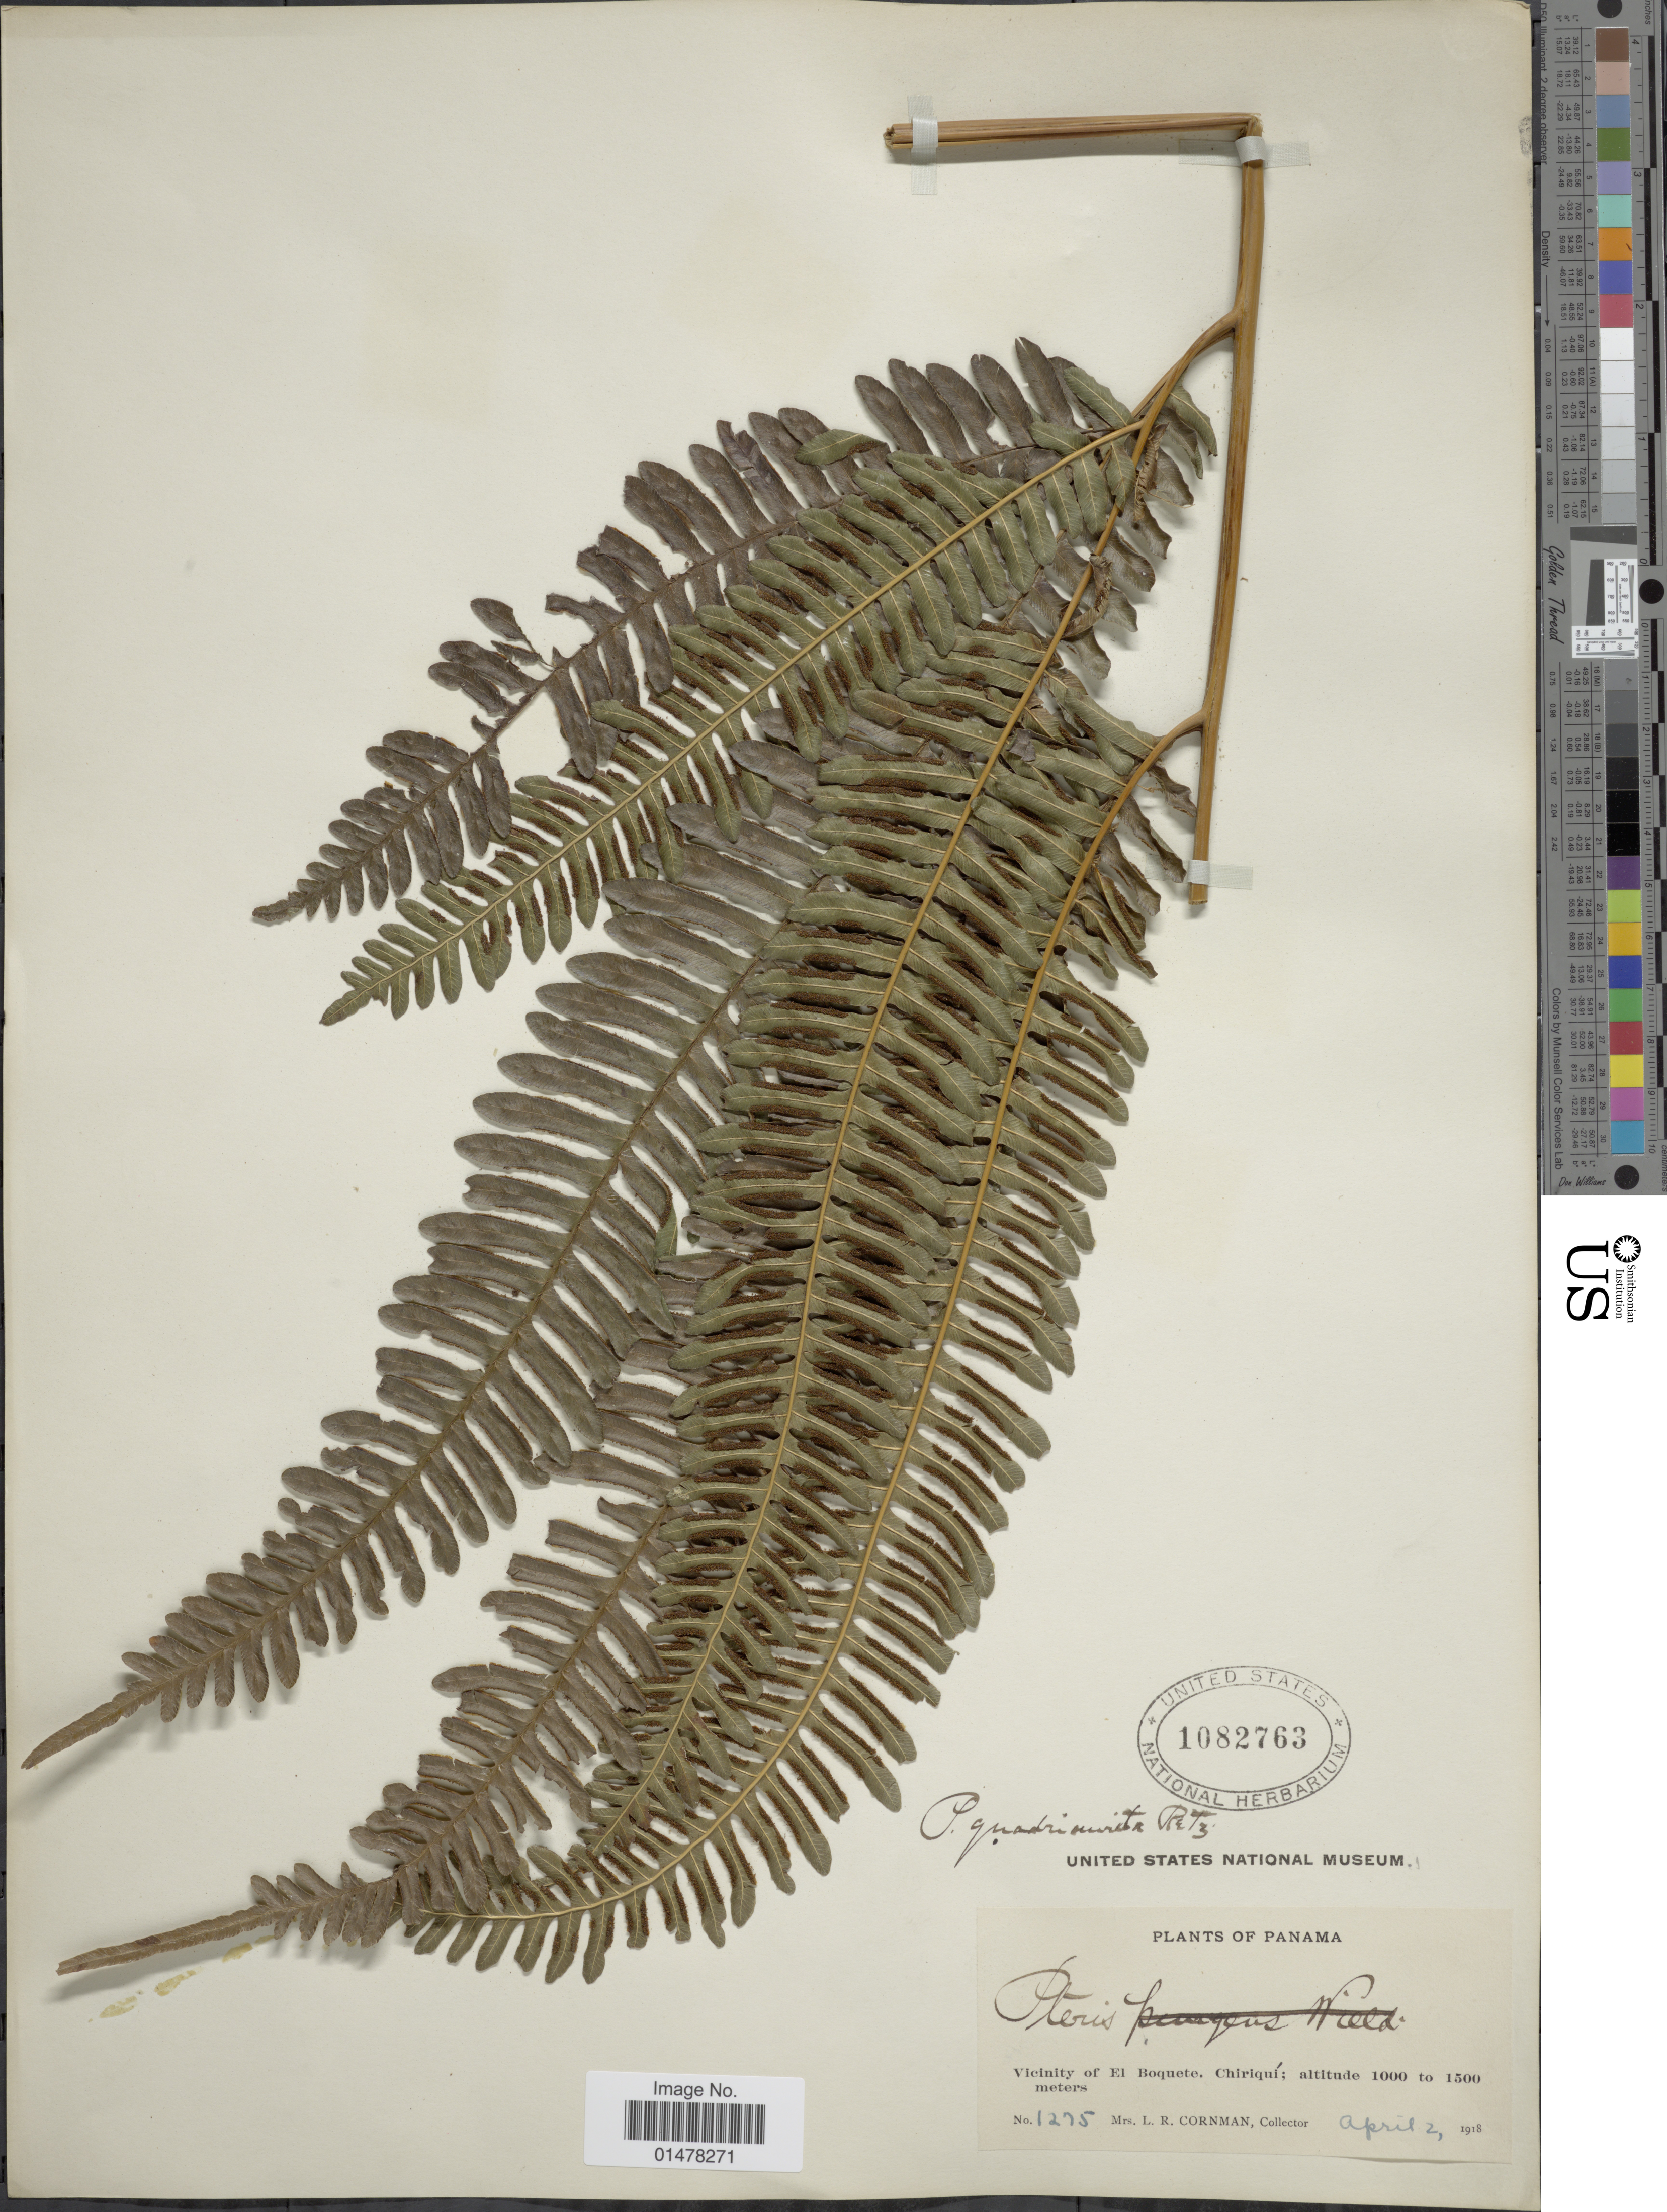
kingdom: Plantae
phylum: Tracheophyta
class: Polypodiopsida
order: Polypodiales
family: Pteridaceae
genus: Pteris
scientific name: Pteris quadriaurita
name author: Retz.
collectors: L. Cornman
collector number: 1275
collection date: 1918-04-02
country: Panama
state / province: Chiriqui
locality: Vicinity of El Boquete, Chiriqui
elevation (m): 1000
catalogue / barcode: US 1082763